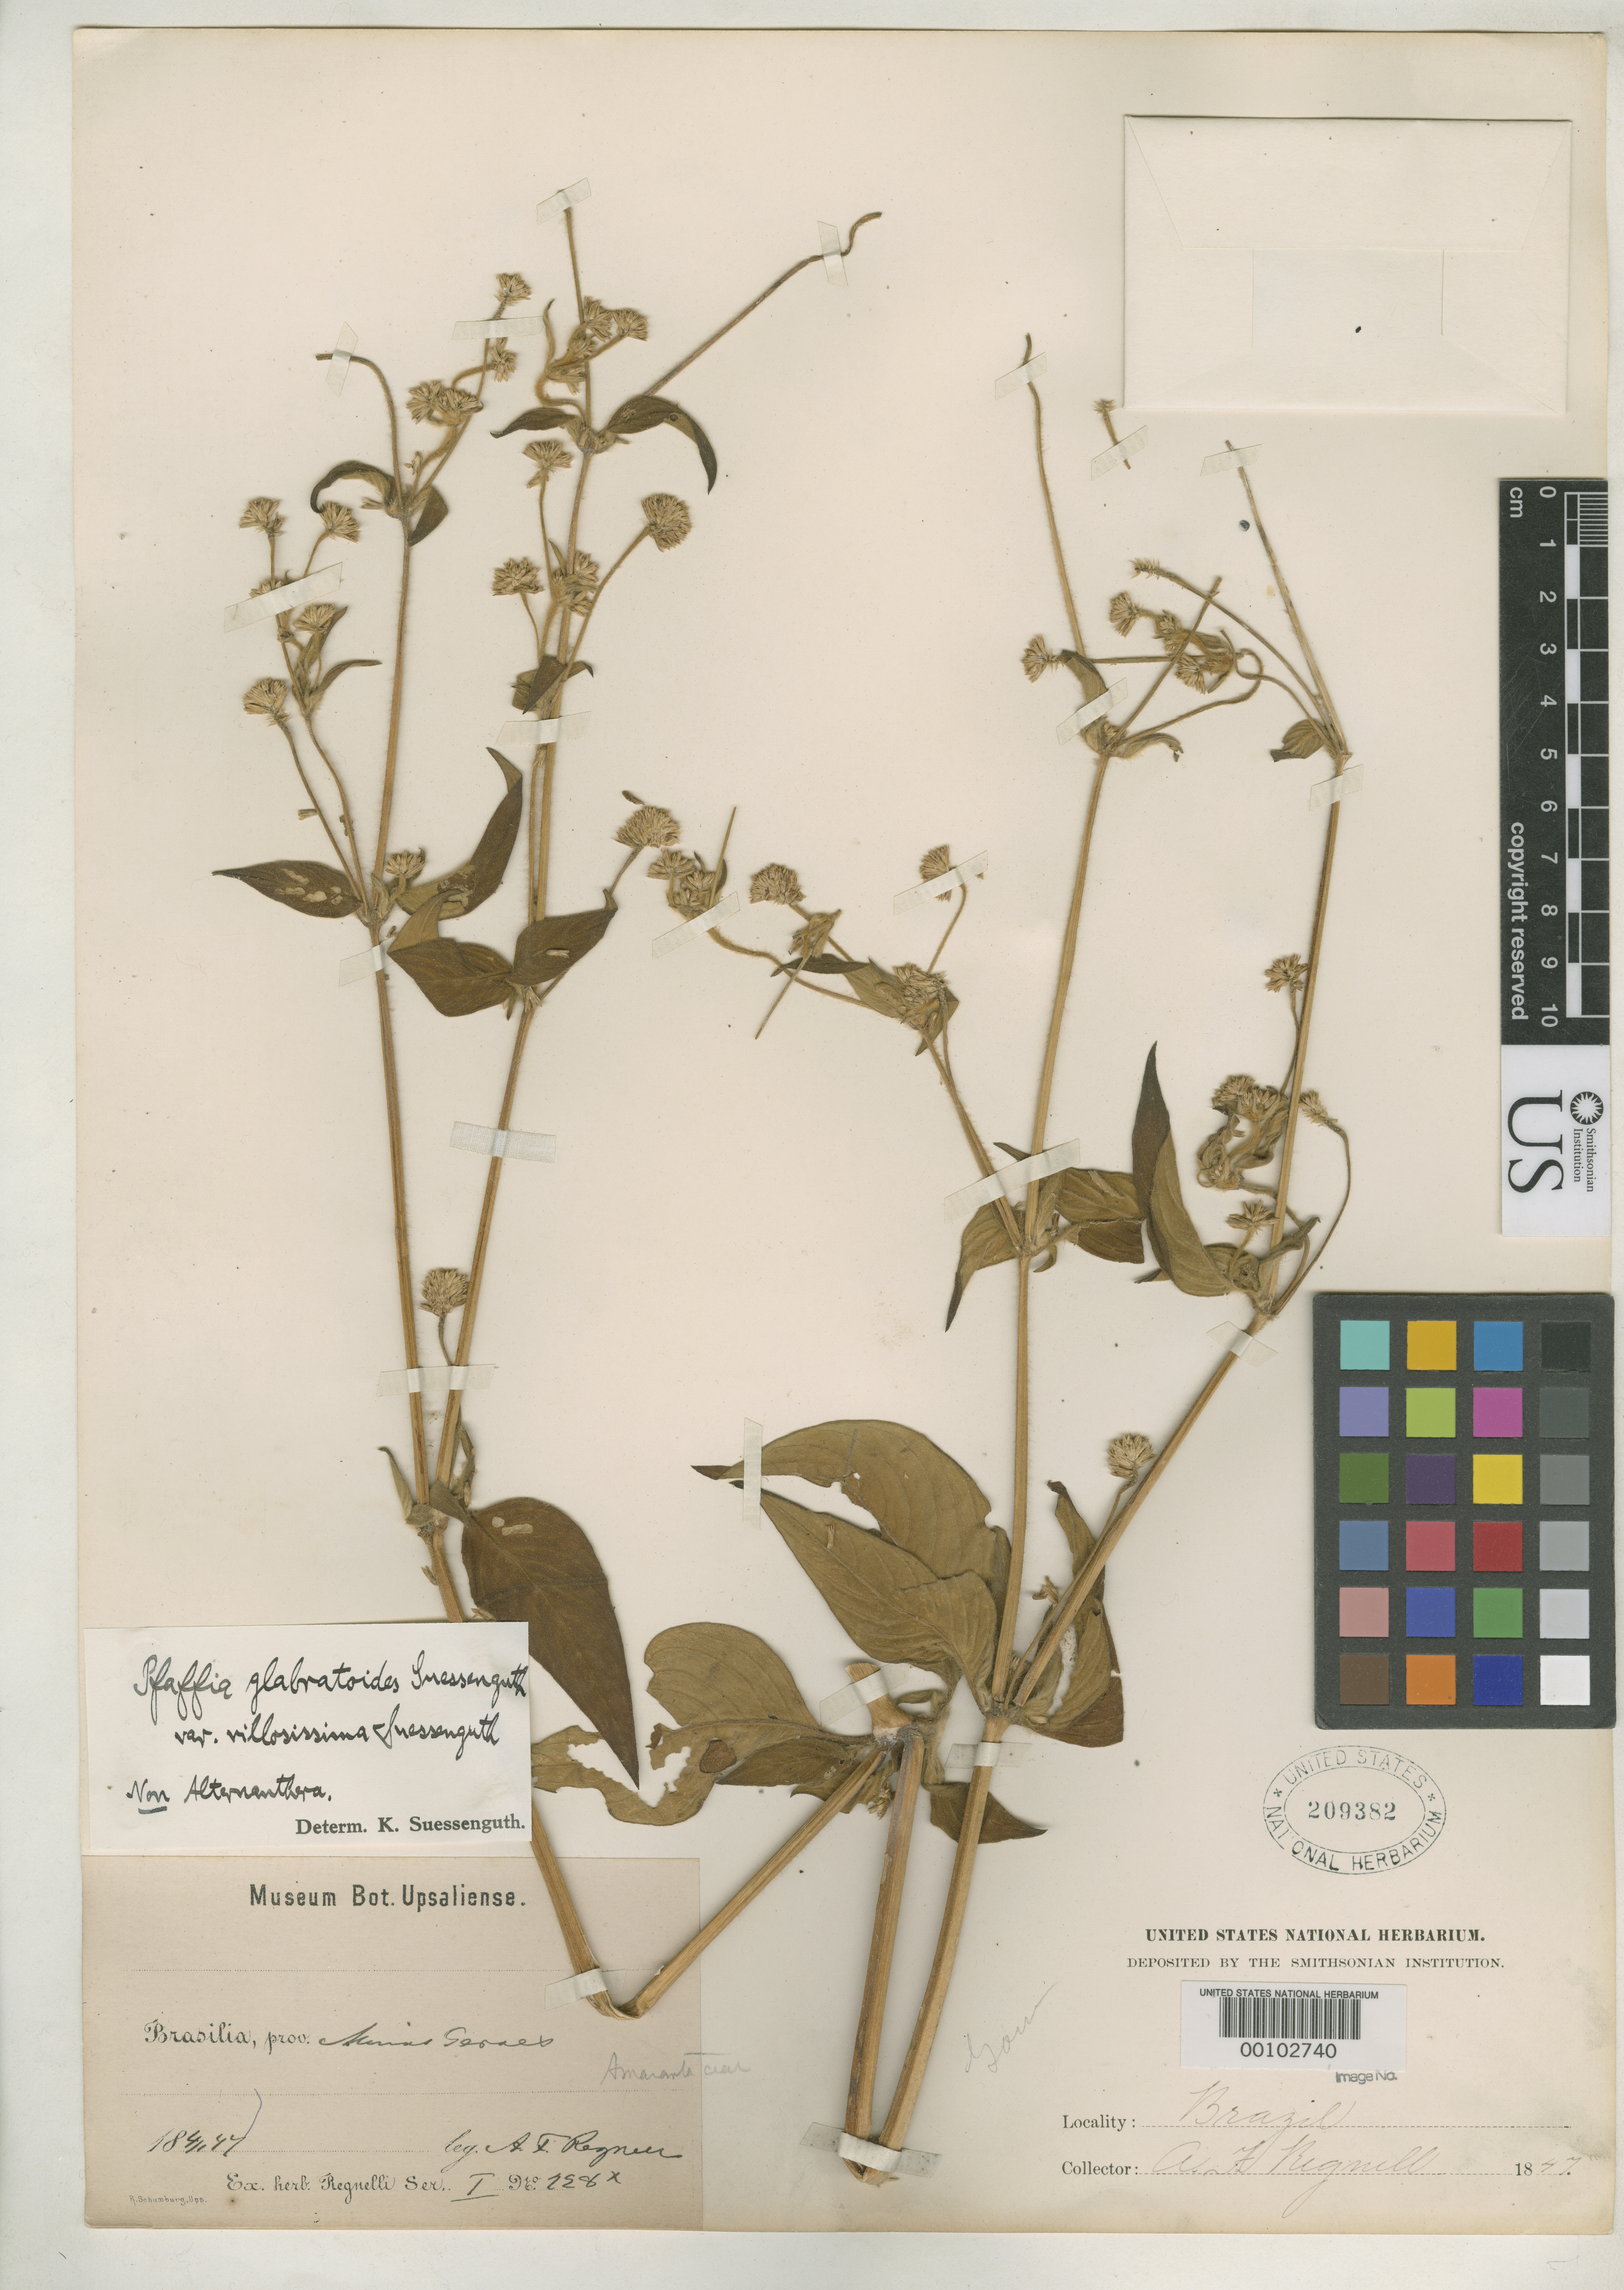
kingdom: Plantae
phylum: Tracheophyta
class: Magnoliopsida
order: Caryophyllales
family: Amaranthaceae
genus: Pfaffia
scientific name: Pfaffia glabratoides var. villosissima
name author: Suess.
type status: Type Collection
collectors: A. F. Regnell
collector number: I 228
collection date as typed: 1847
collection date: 1847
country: Brazil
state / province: Minas Gerais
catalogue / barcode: US 209382